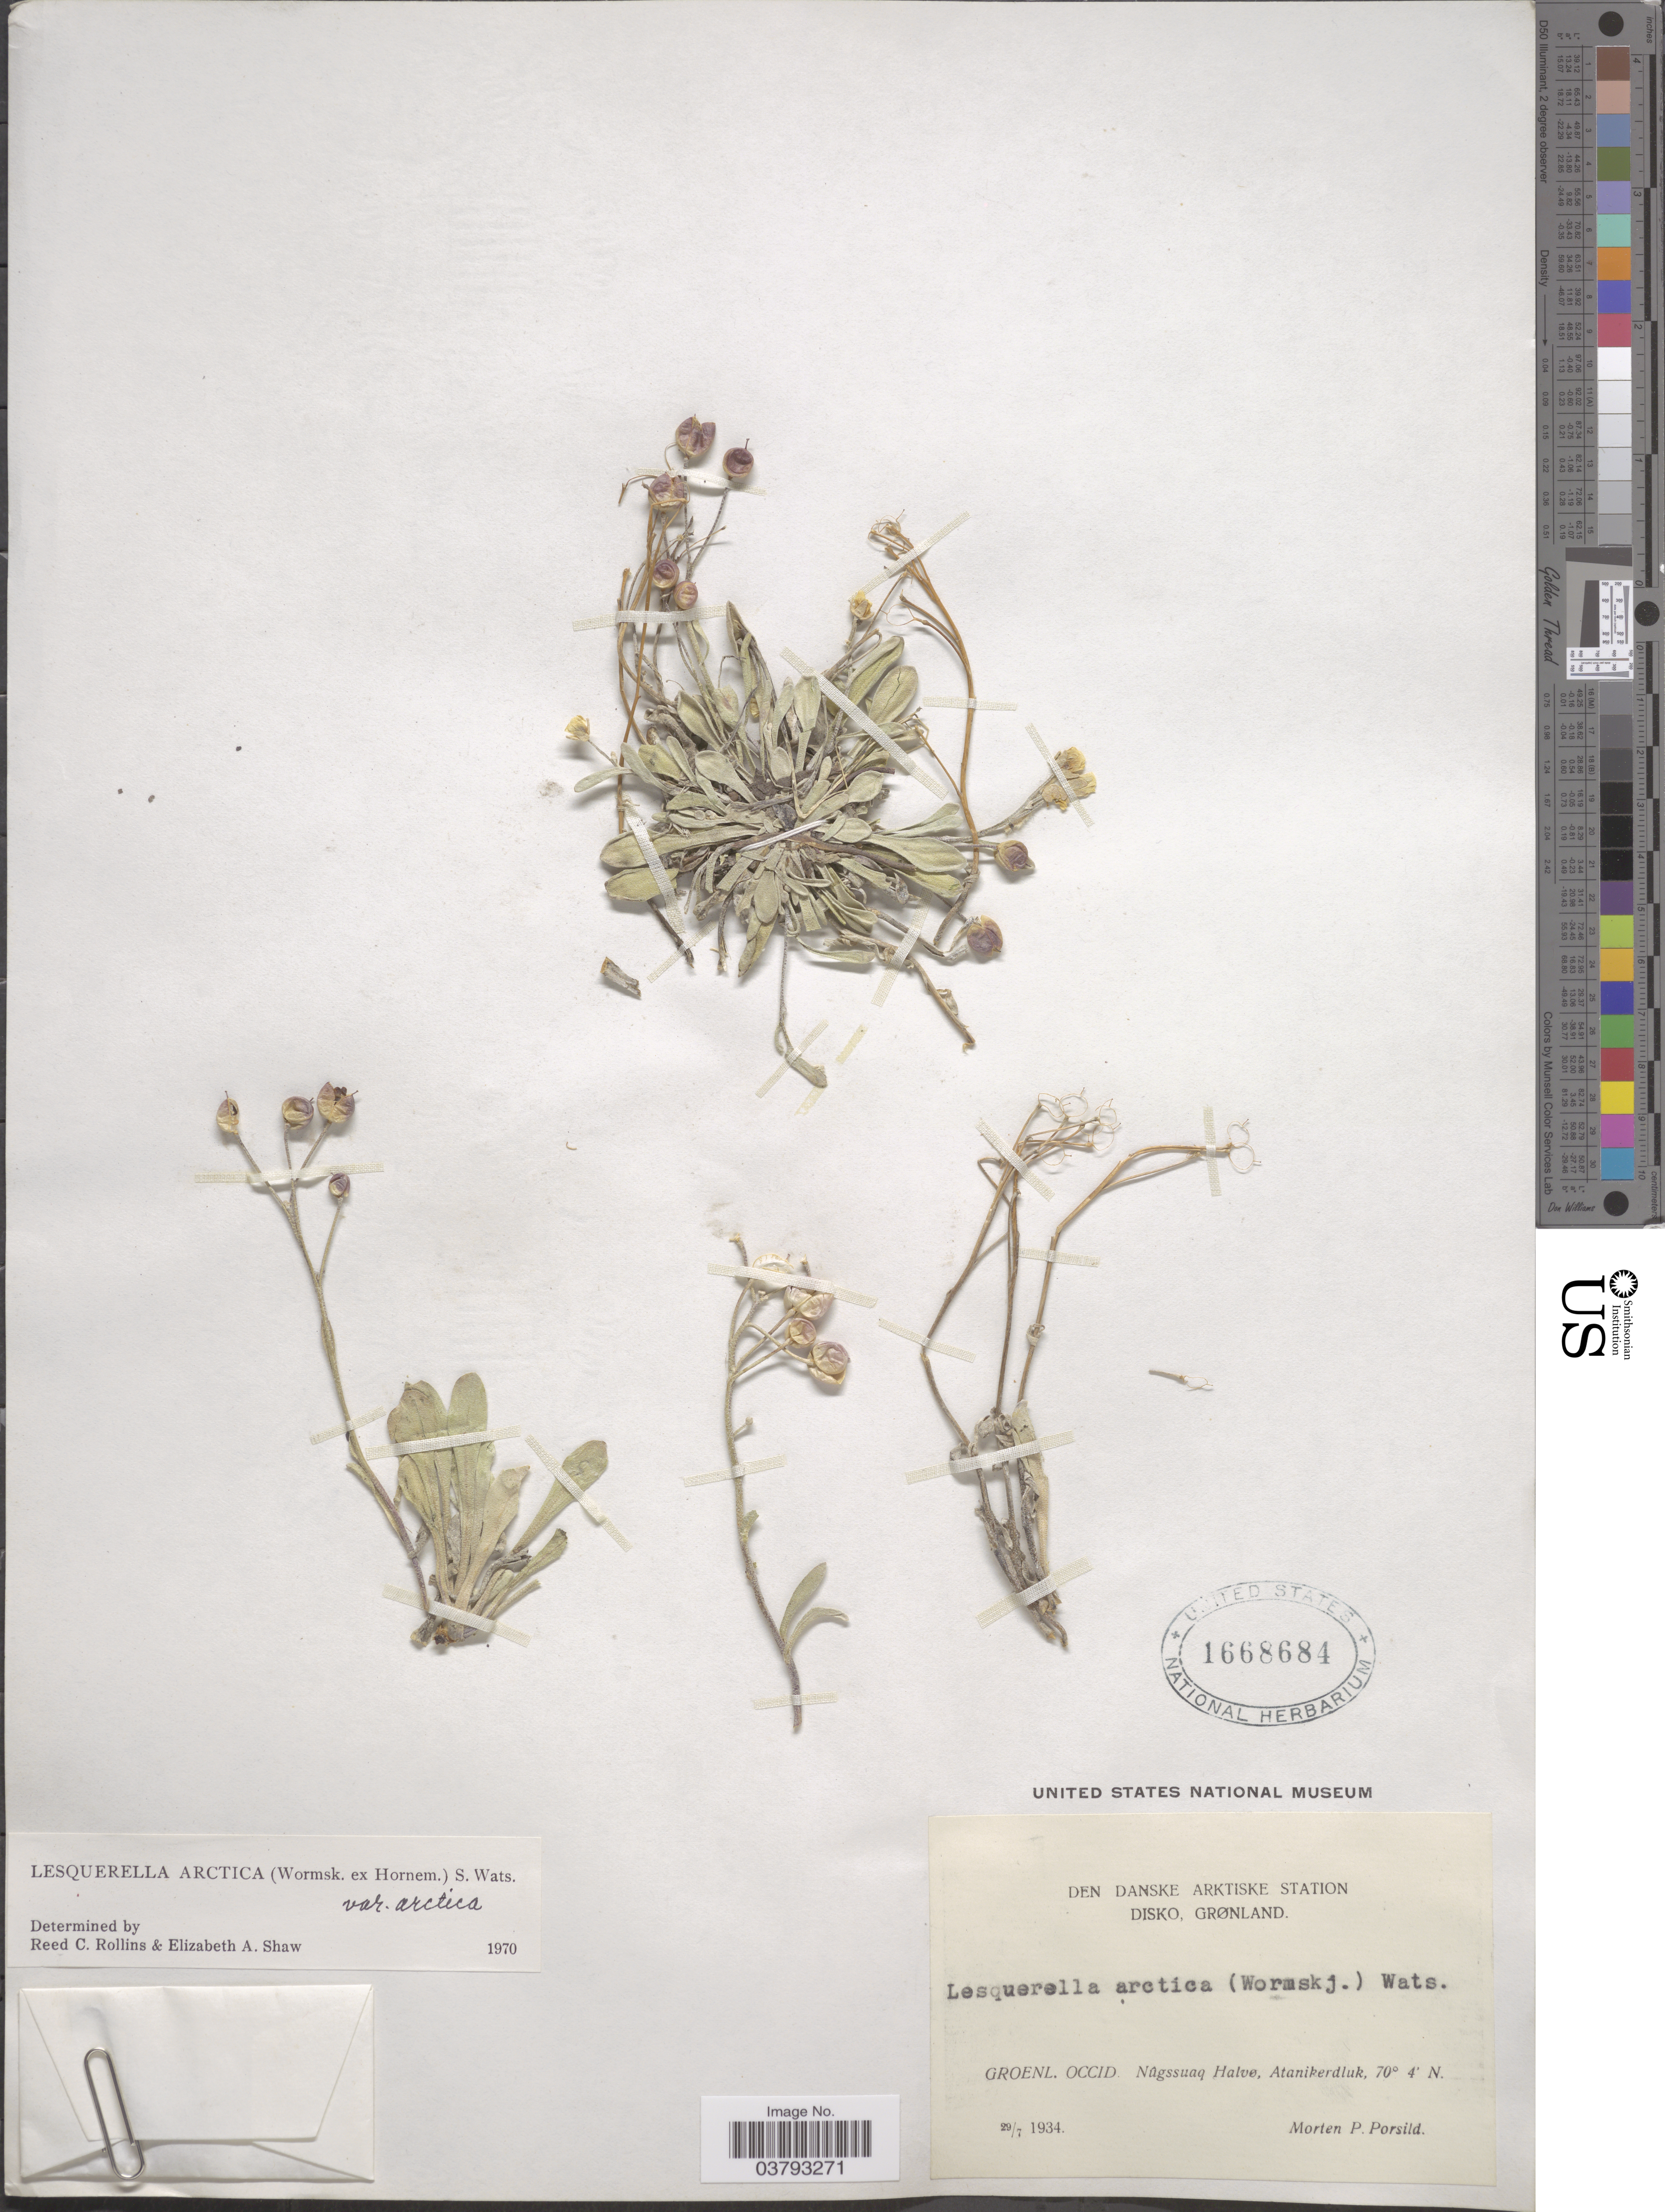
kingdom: Plantae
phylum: Tracheophyta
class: Magnoliopsida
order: Brassicales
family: Brassicaceae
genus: Lesquerella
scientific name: Lesquerella arctica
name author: (Wormsk. ex Hornem.) S. Watson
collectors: M. P. Porsild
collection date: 1934-07-29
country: Greenland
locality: Den Danske Arktiske Station Disko, Grønland. Groenl. Occid. Nûgssuaq Halvø, Atanikerdluk.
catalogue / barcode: US 1668684